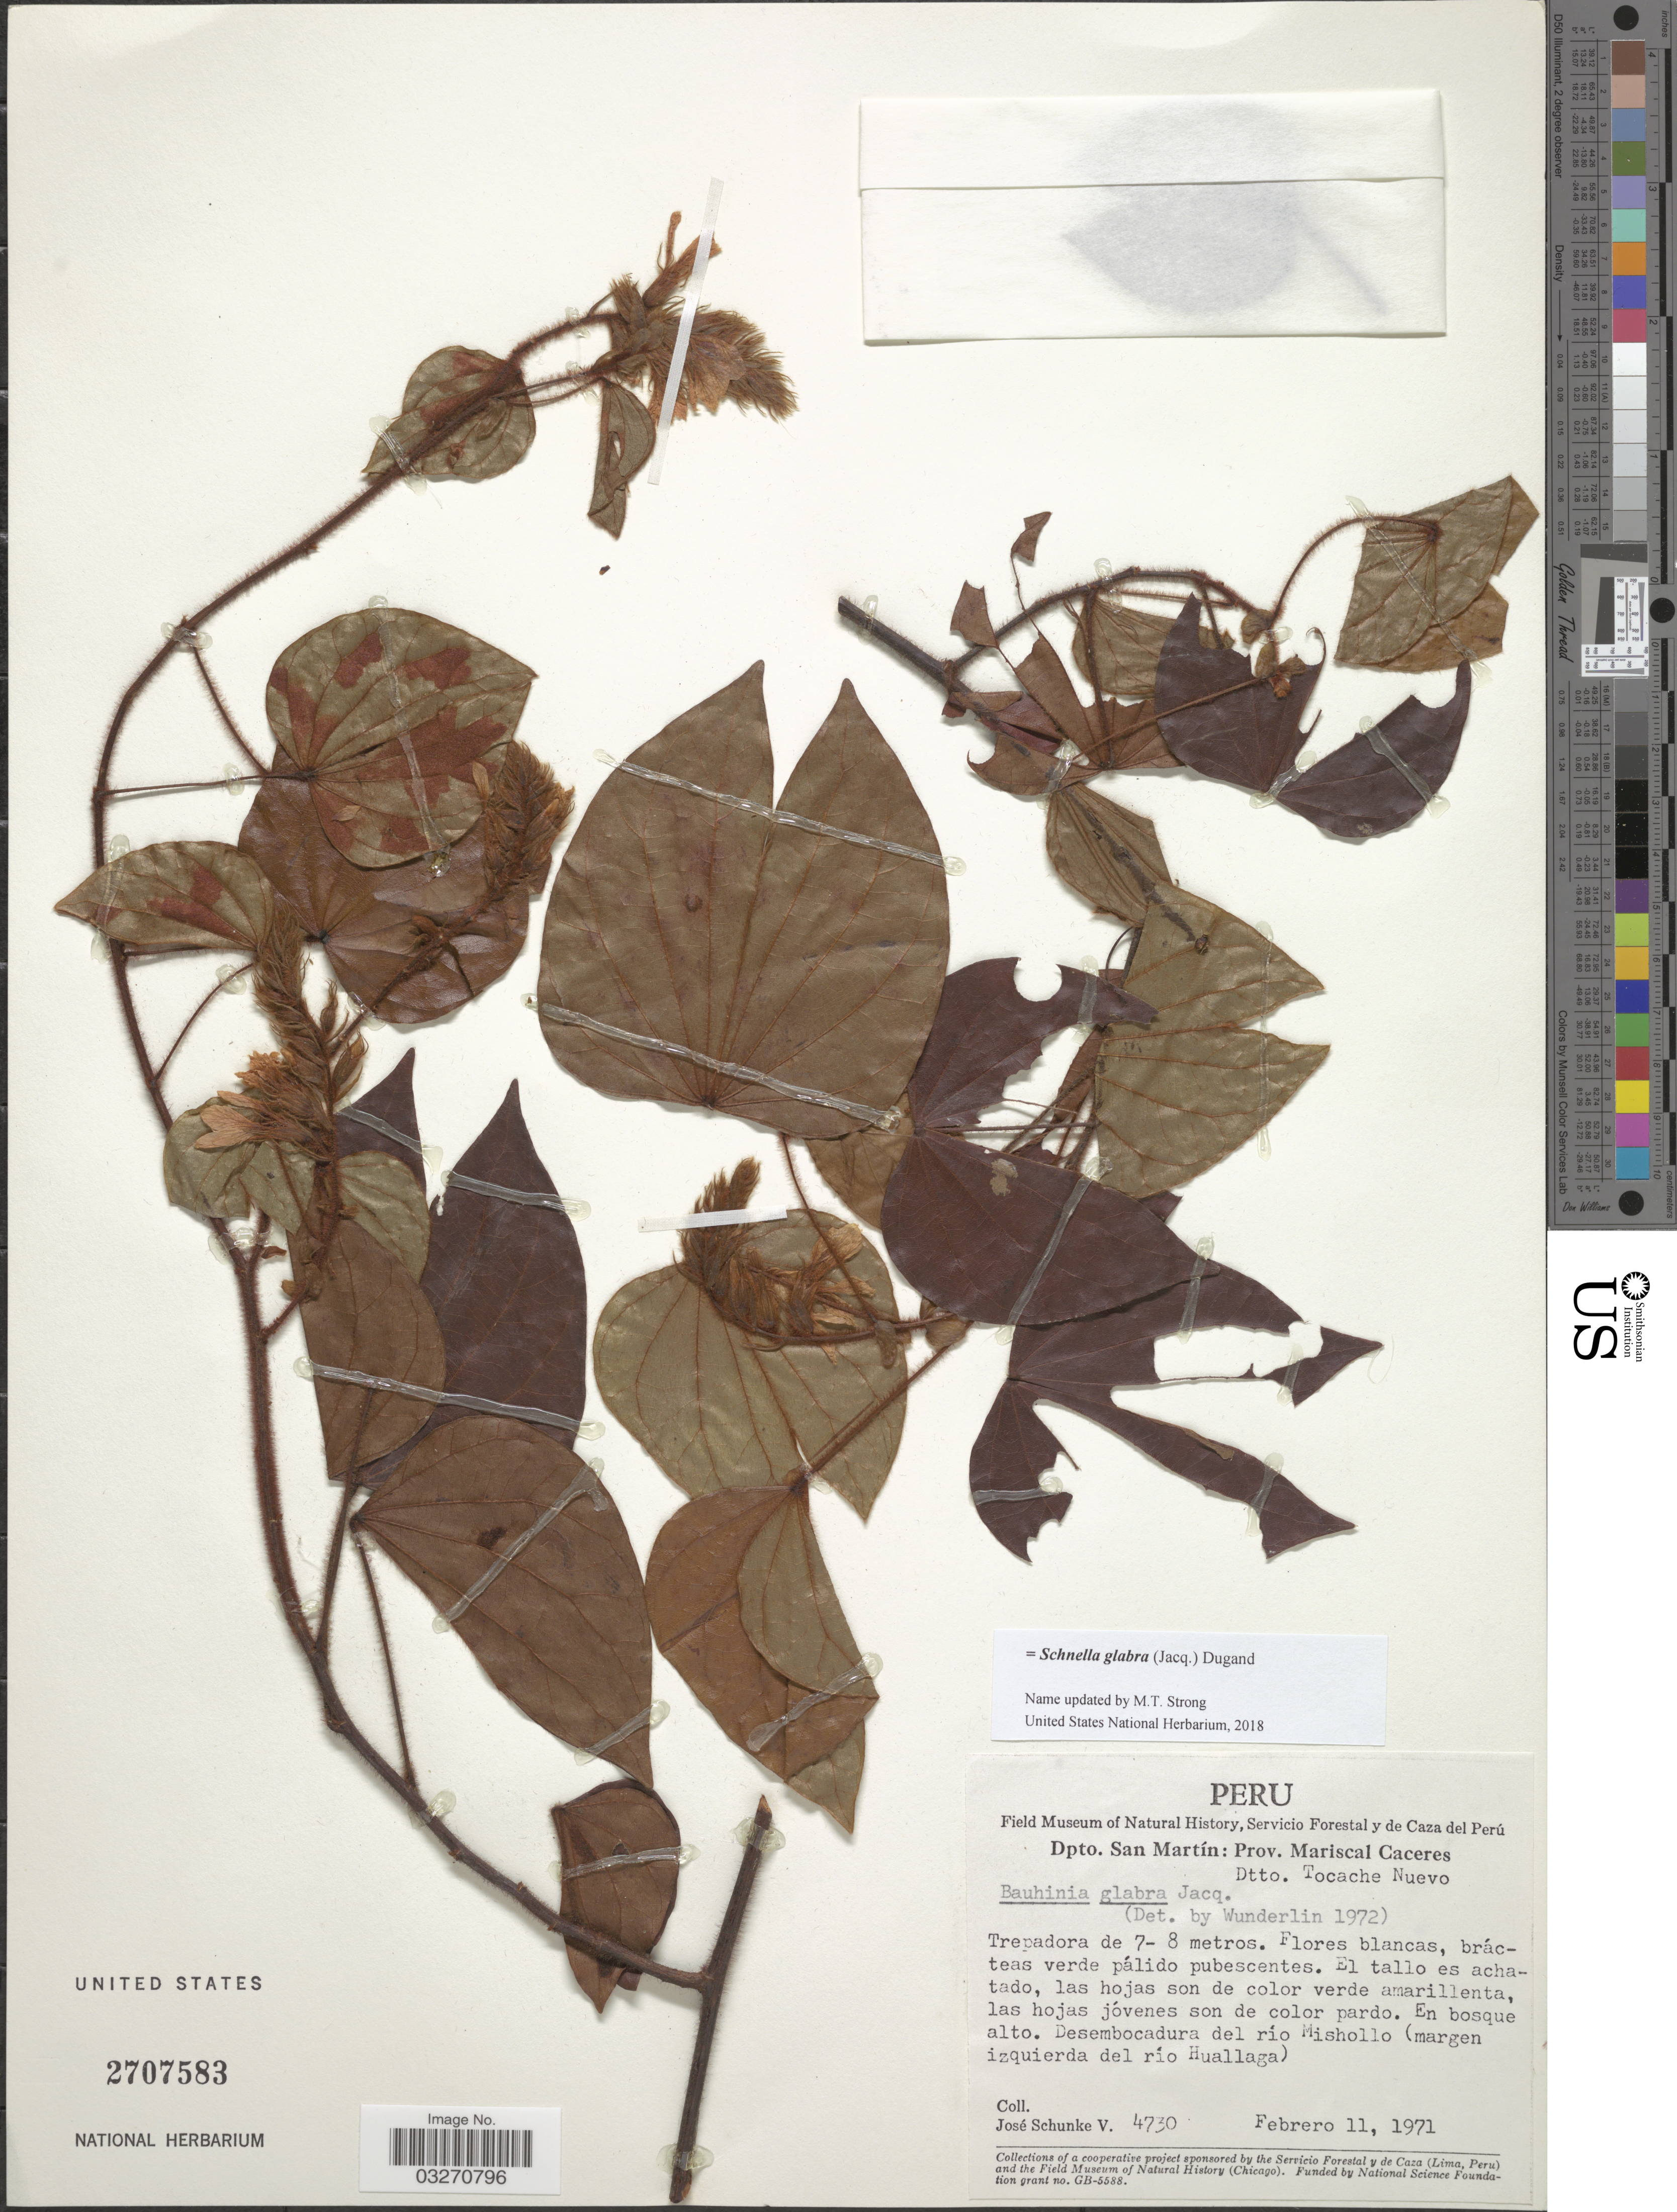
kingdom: Plantae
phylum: Tracheophyta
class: Magnoliopsida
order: Fabales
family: Fabaceae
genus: Schnella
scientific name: Schnella glabra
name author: (Jacq.) Dugand G.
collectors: J. Schunke Vigo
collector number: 4730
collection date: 1971-02-11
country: Peru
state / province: San Martín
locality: Dpto. San Martín: Prov. Mariscal Caceres. Dtto. Tocache Nuevo. Desembocadura del río Mishollo (margen izquierda del río Huallaga).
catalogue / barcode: US 2707583